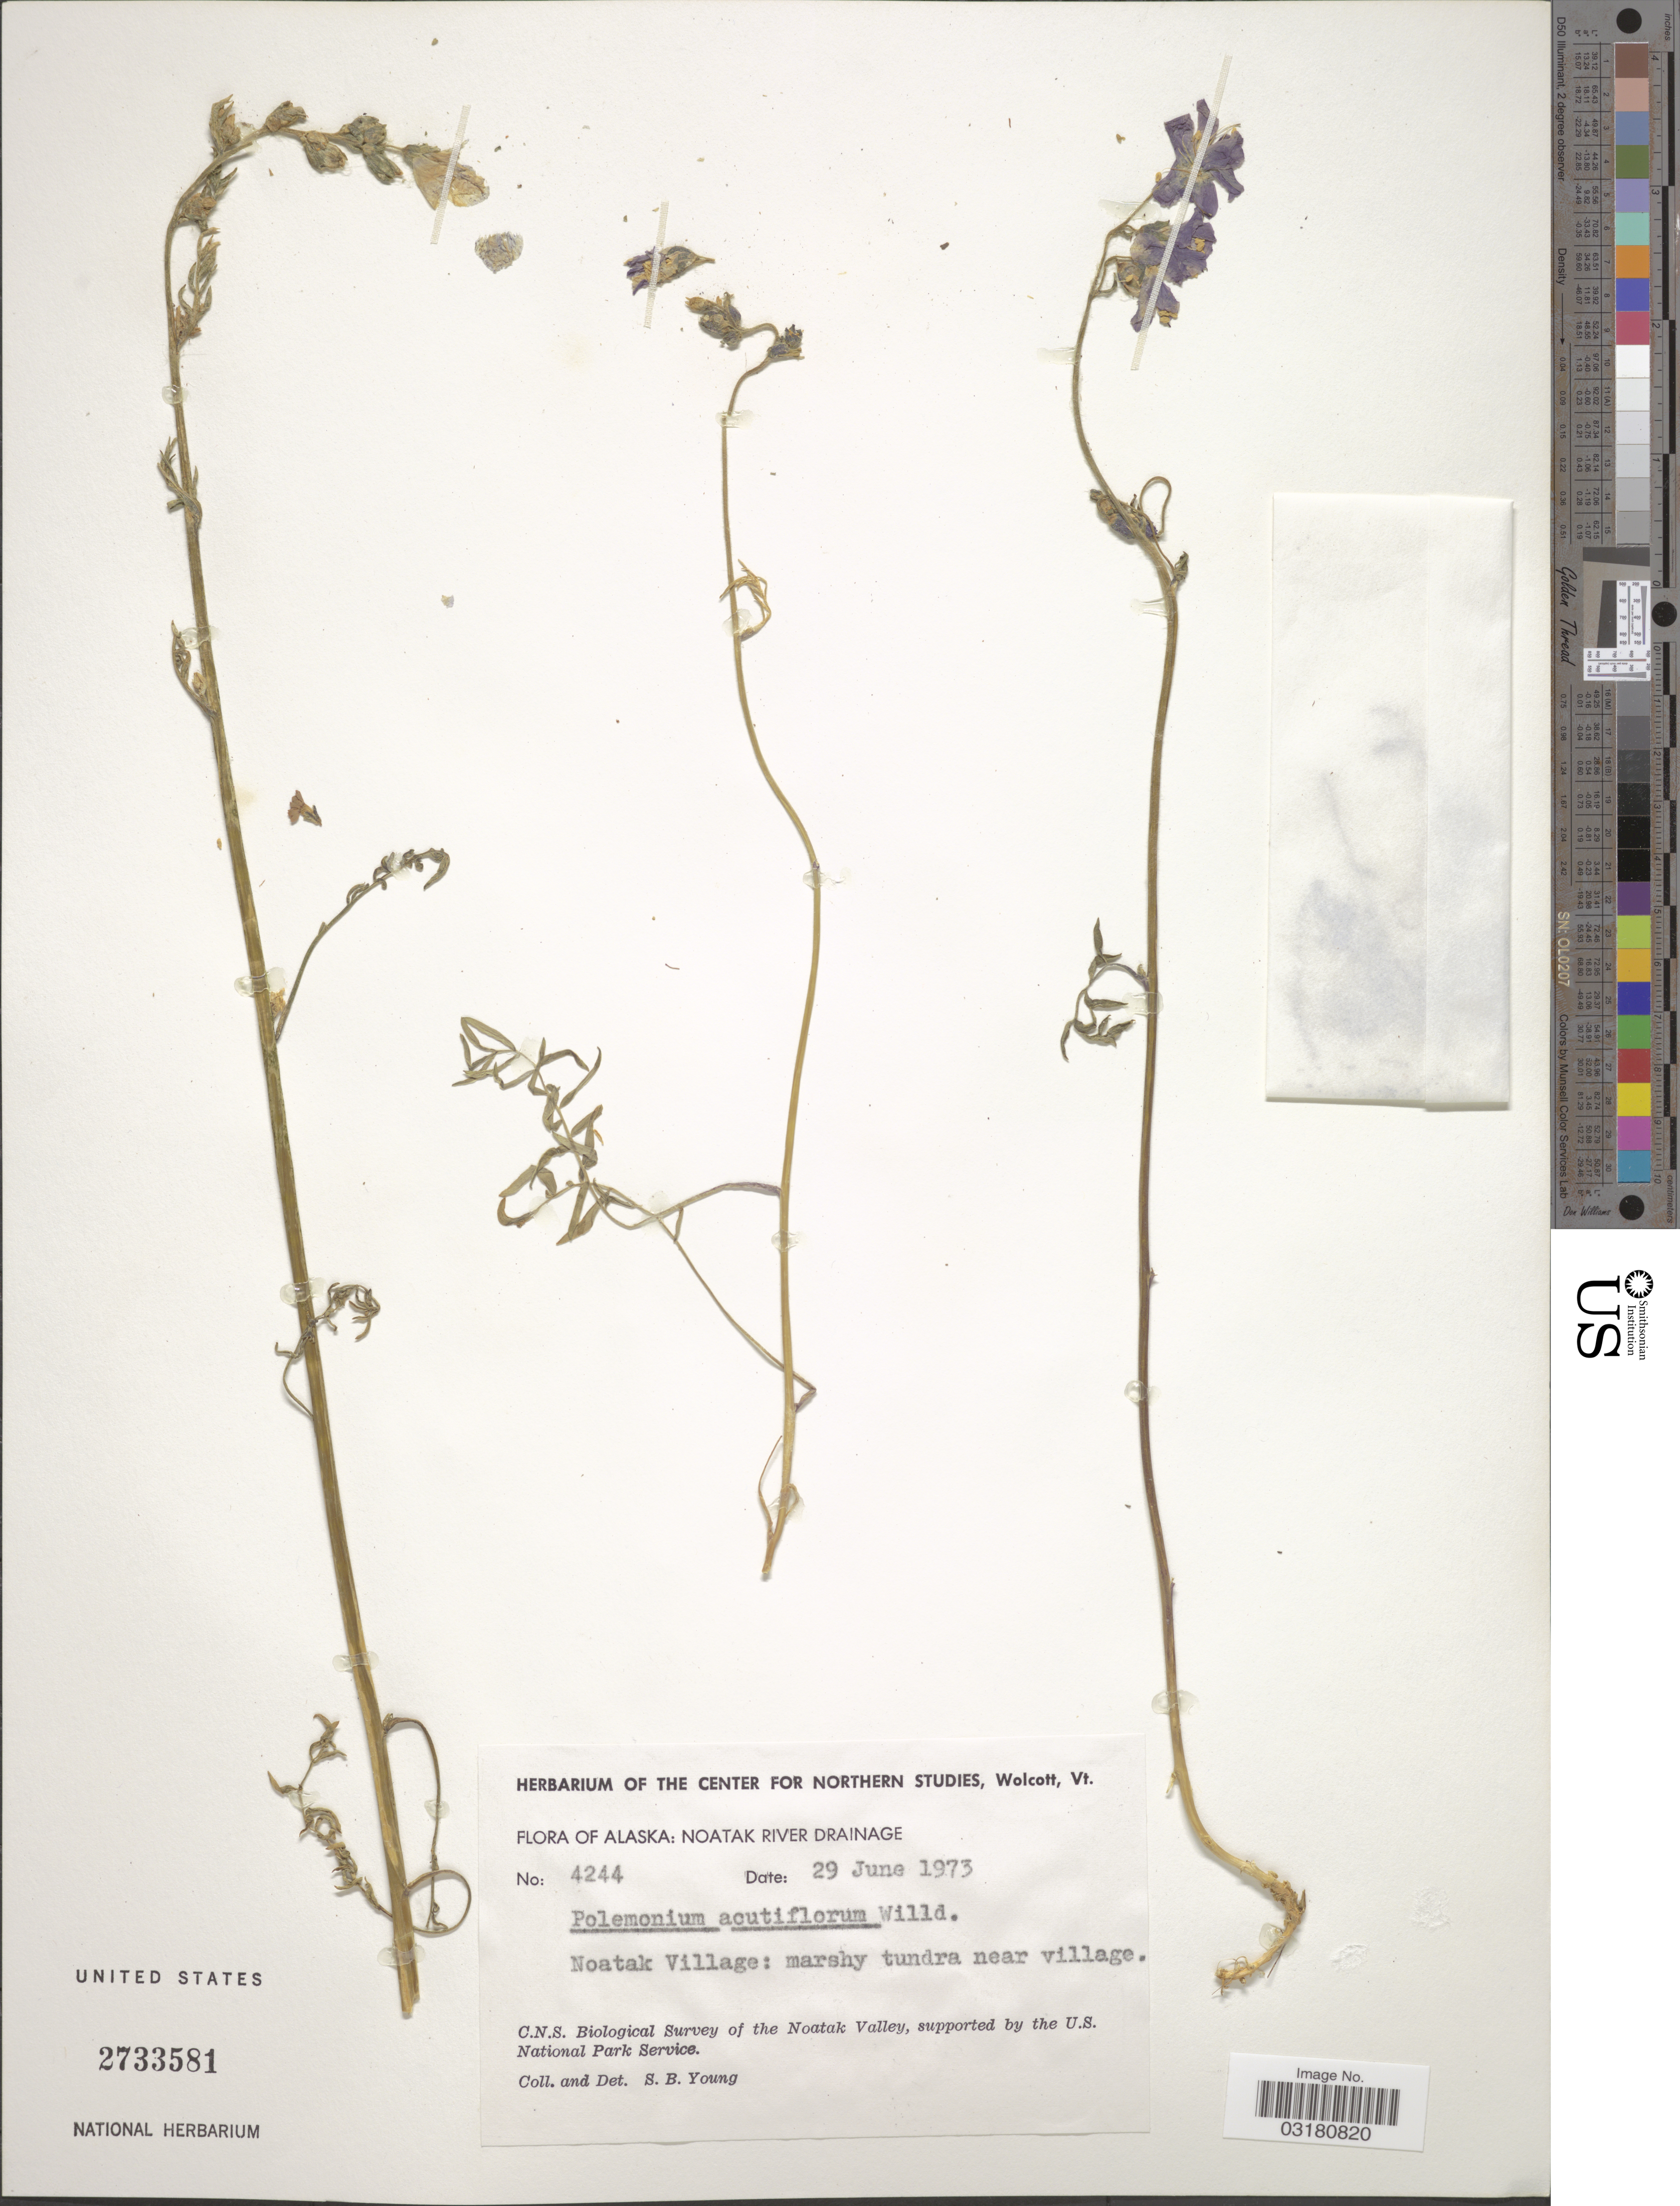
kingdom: Plantae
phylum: Tracheophyta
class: Magnoliopsida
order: Ericales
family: Polemoniaceae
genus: Polemonium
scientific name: Polemonium acutiflorum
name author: Willd. ex Roem. & Schult.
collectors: S. Young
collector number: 4244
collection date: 1973-06-29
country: United States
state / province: Alaska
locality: Noatak River Drainage. Noatak Village: marshy tundra near village.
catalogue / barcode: US 2733581